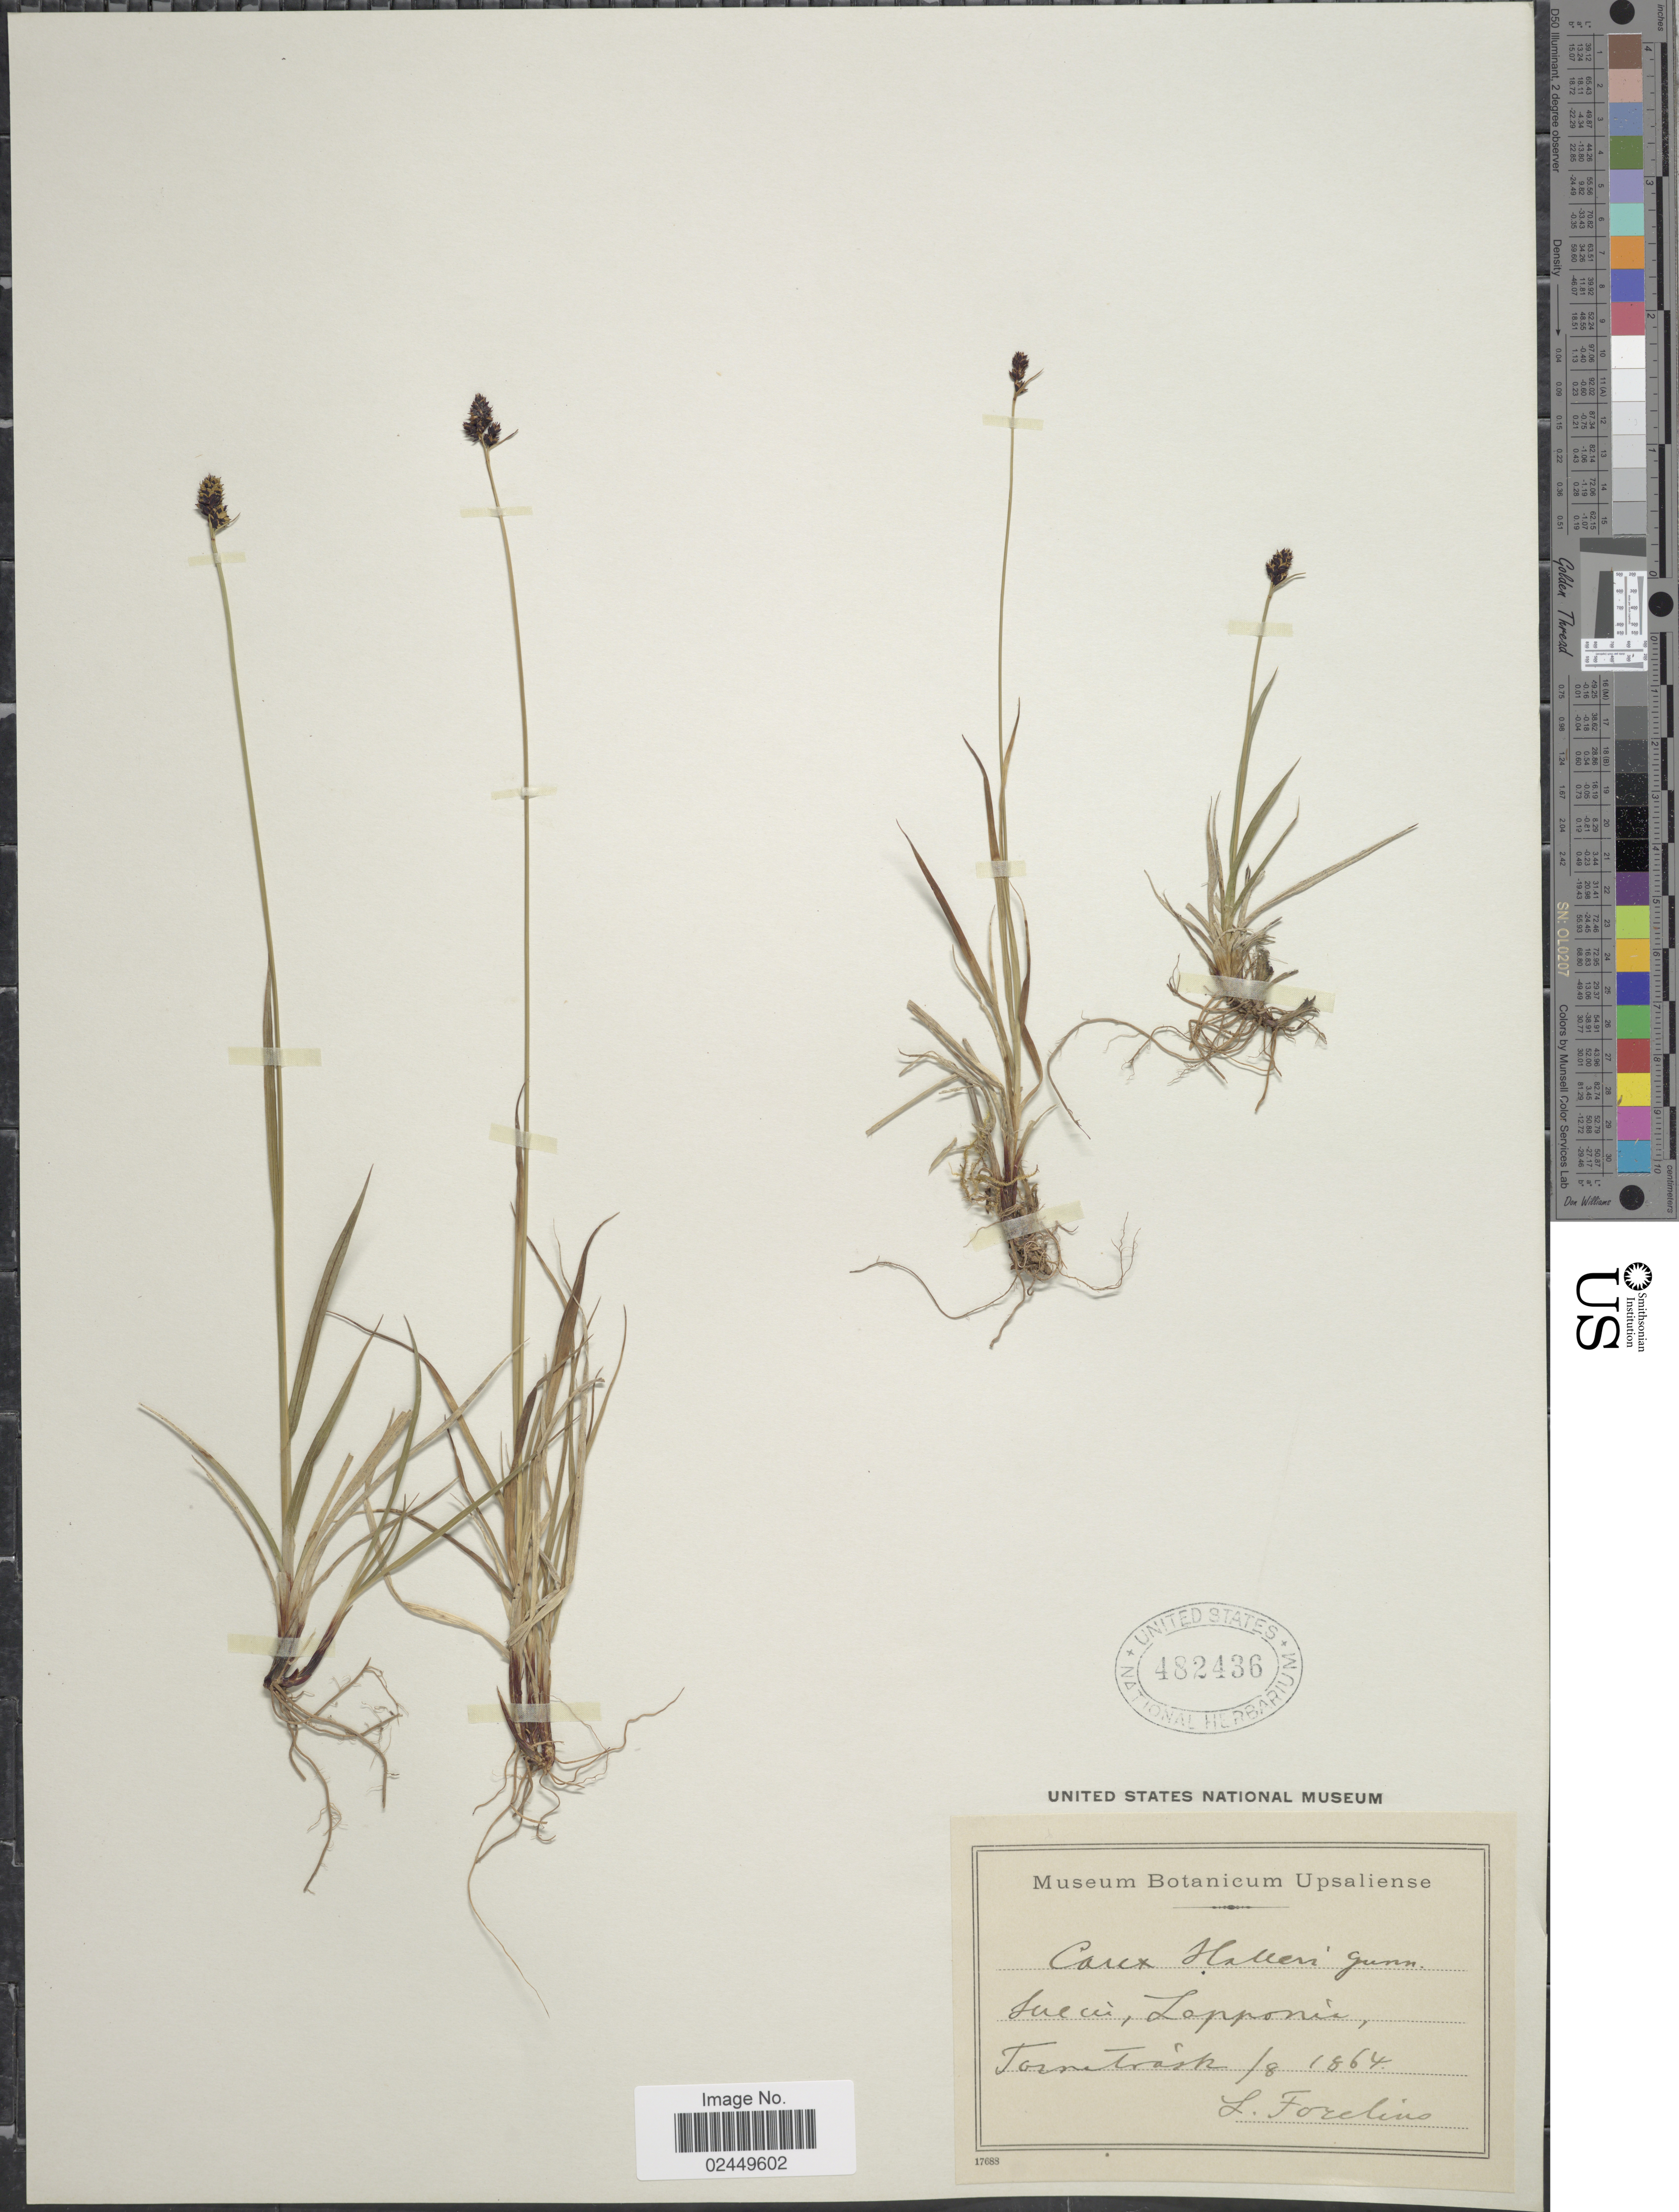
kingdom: Plantae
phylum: Tracheophyta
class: Liliopsida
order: Poales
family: Cyperaceae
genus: Carex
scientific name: Carex norvegica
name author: Retz.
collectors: L. Forelius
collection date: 1864-08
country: Sweden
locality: Suecia, Lapponia, Tornetrask.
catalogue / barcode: US 482436